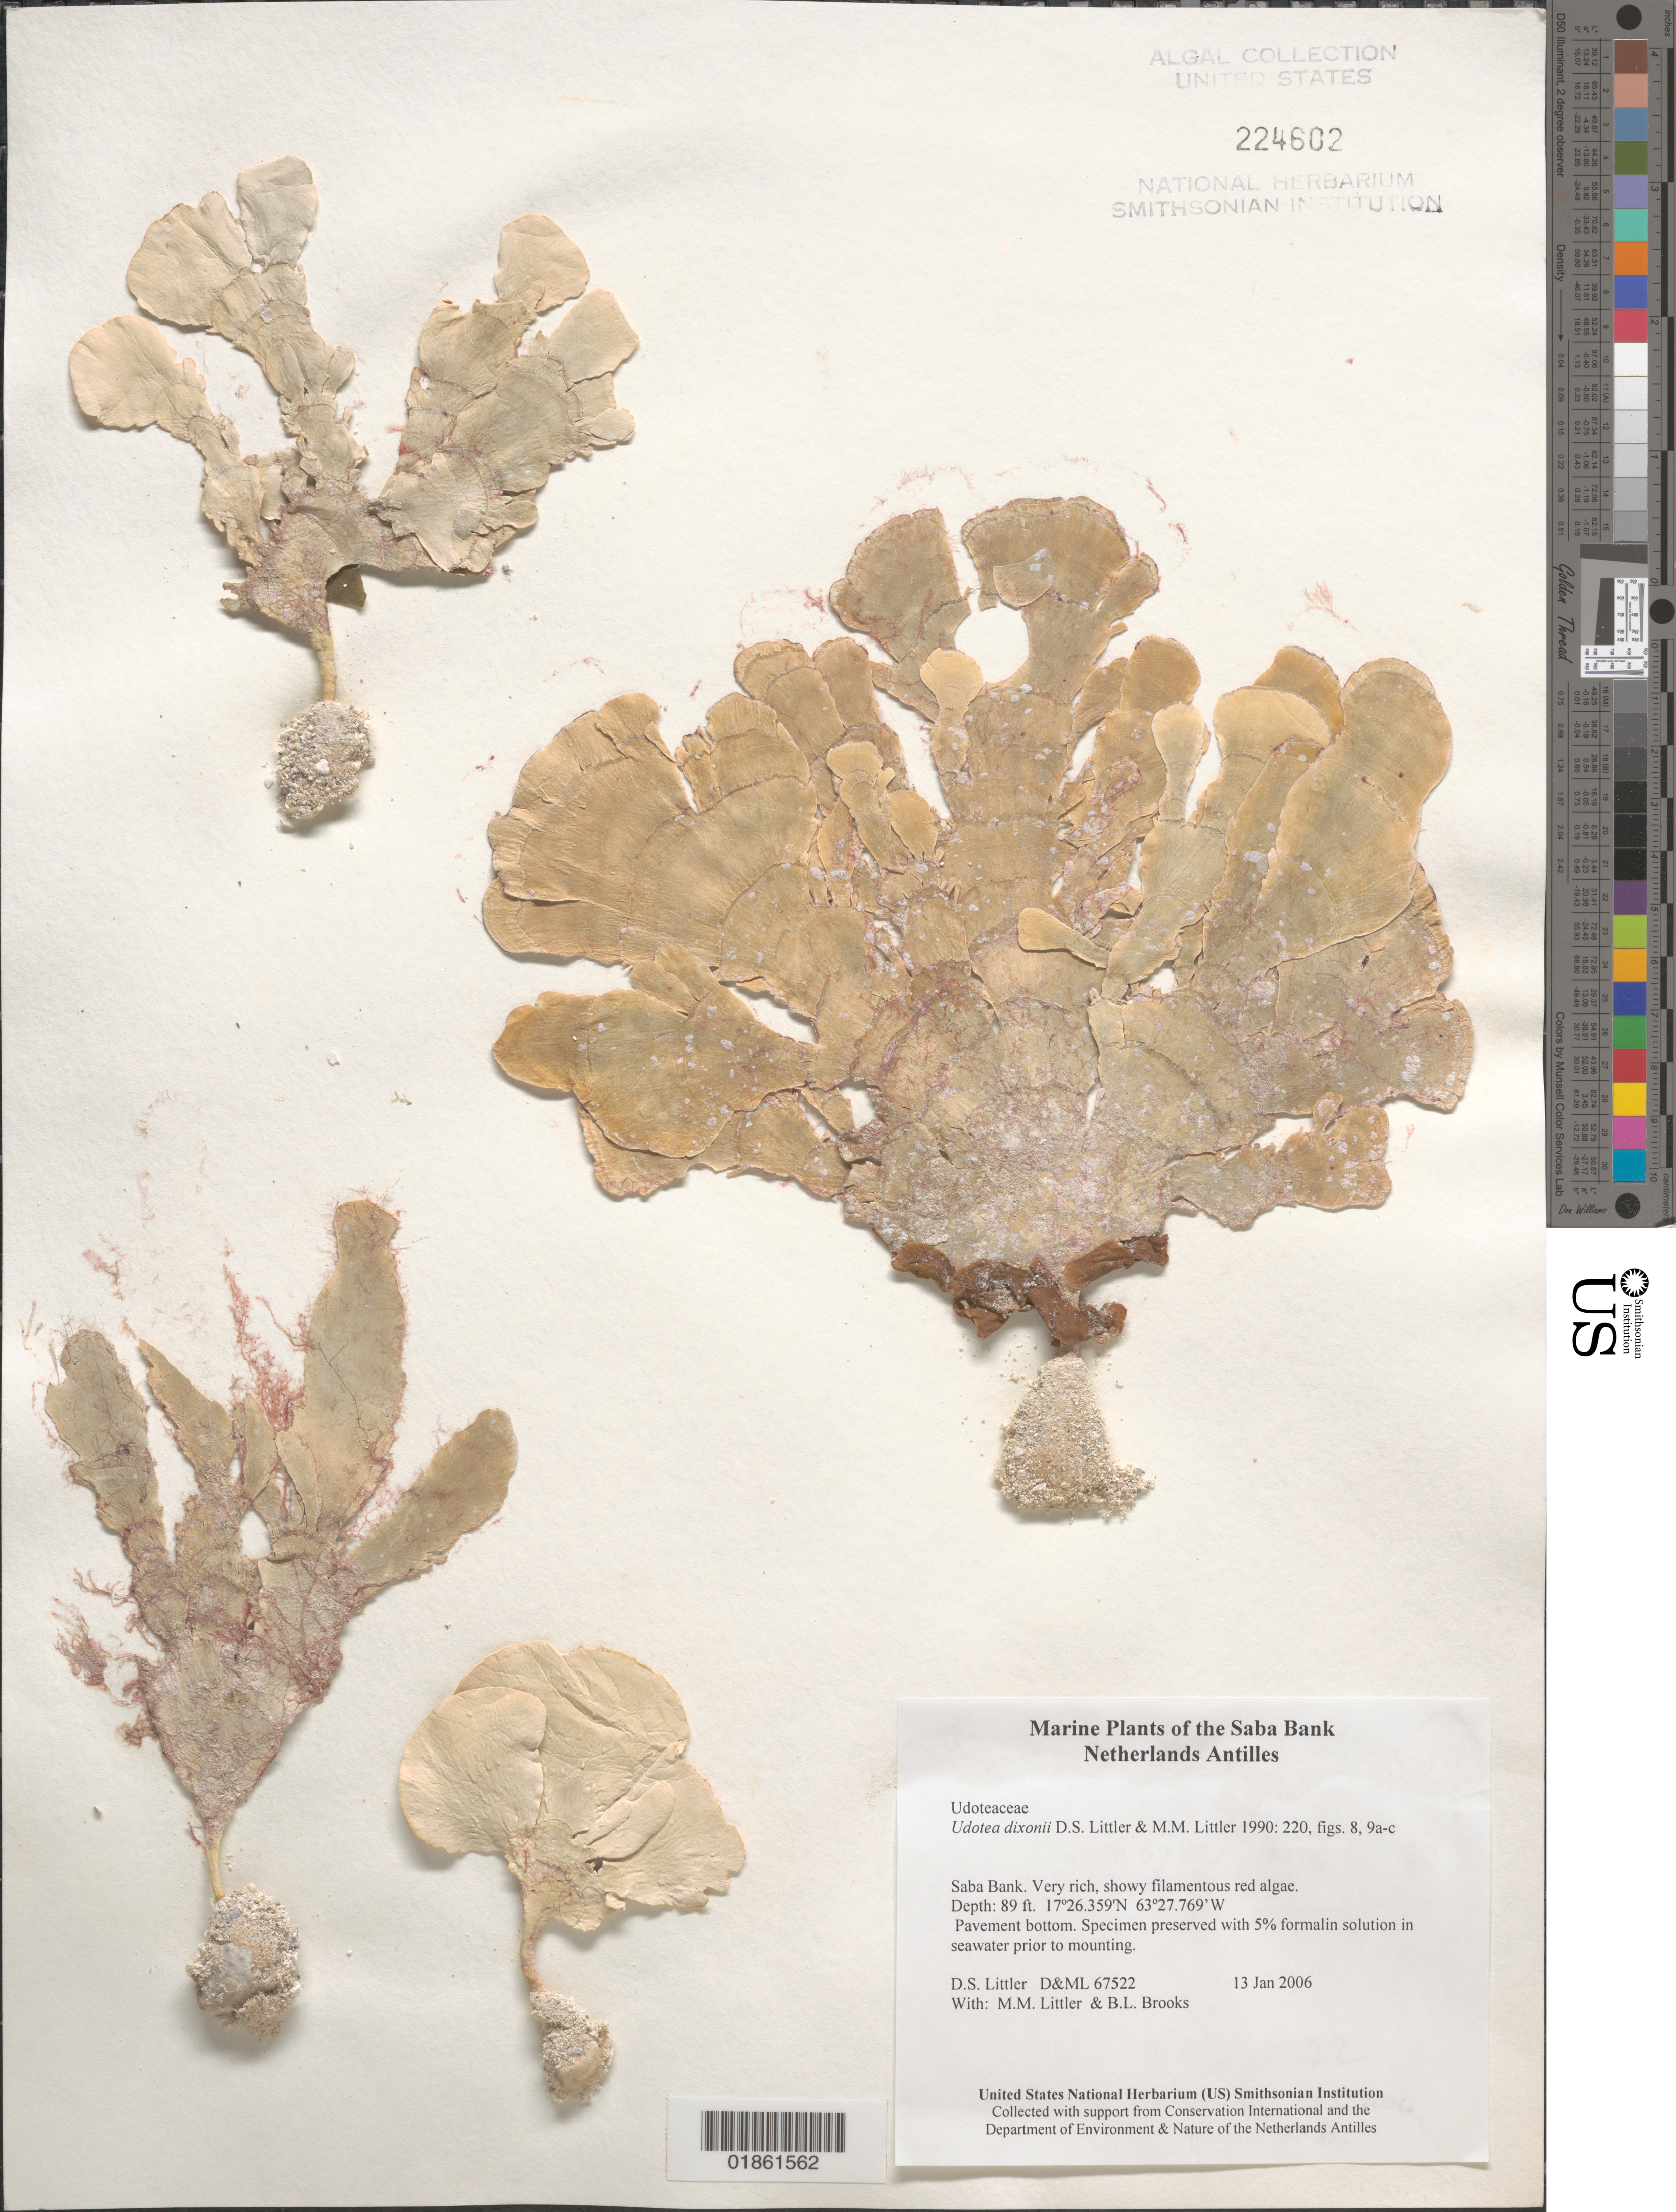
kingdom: Plantae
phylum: Chlorophyta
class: Ulvophyceae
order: Bryopsidales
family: Udoteaceae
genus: Udotea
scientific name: Udotea dixonii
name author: D.S. Littler & Littler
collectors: D. S. Littler & M. M. Littler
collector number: D&ML 67522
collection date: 2006-01-13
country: Netherlands Antilles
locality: Saba Bank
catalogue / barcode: US 224602